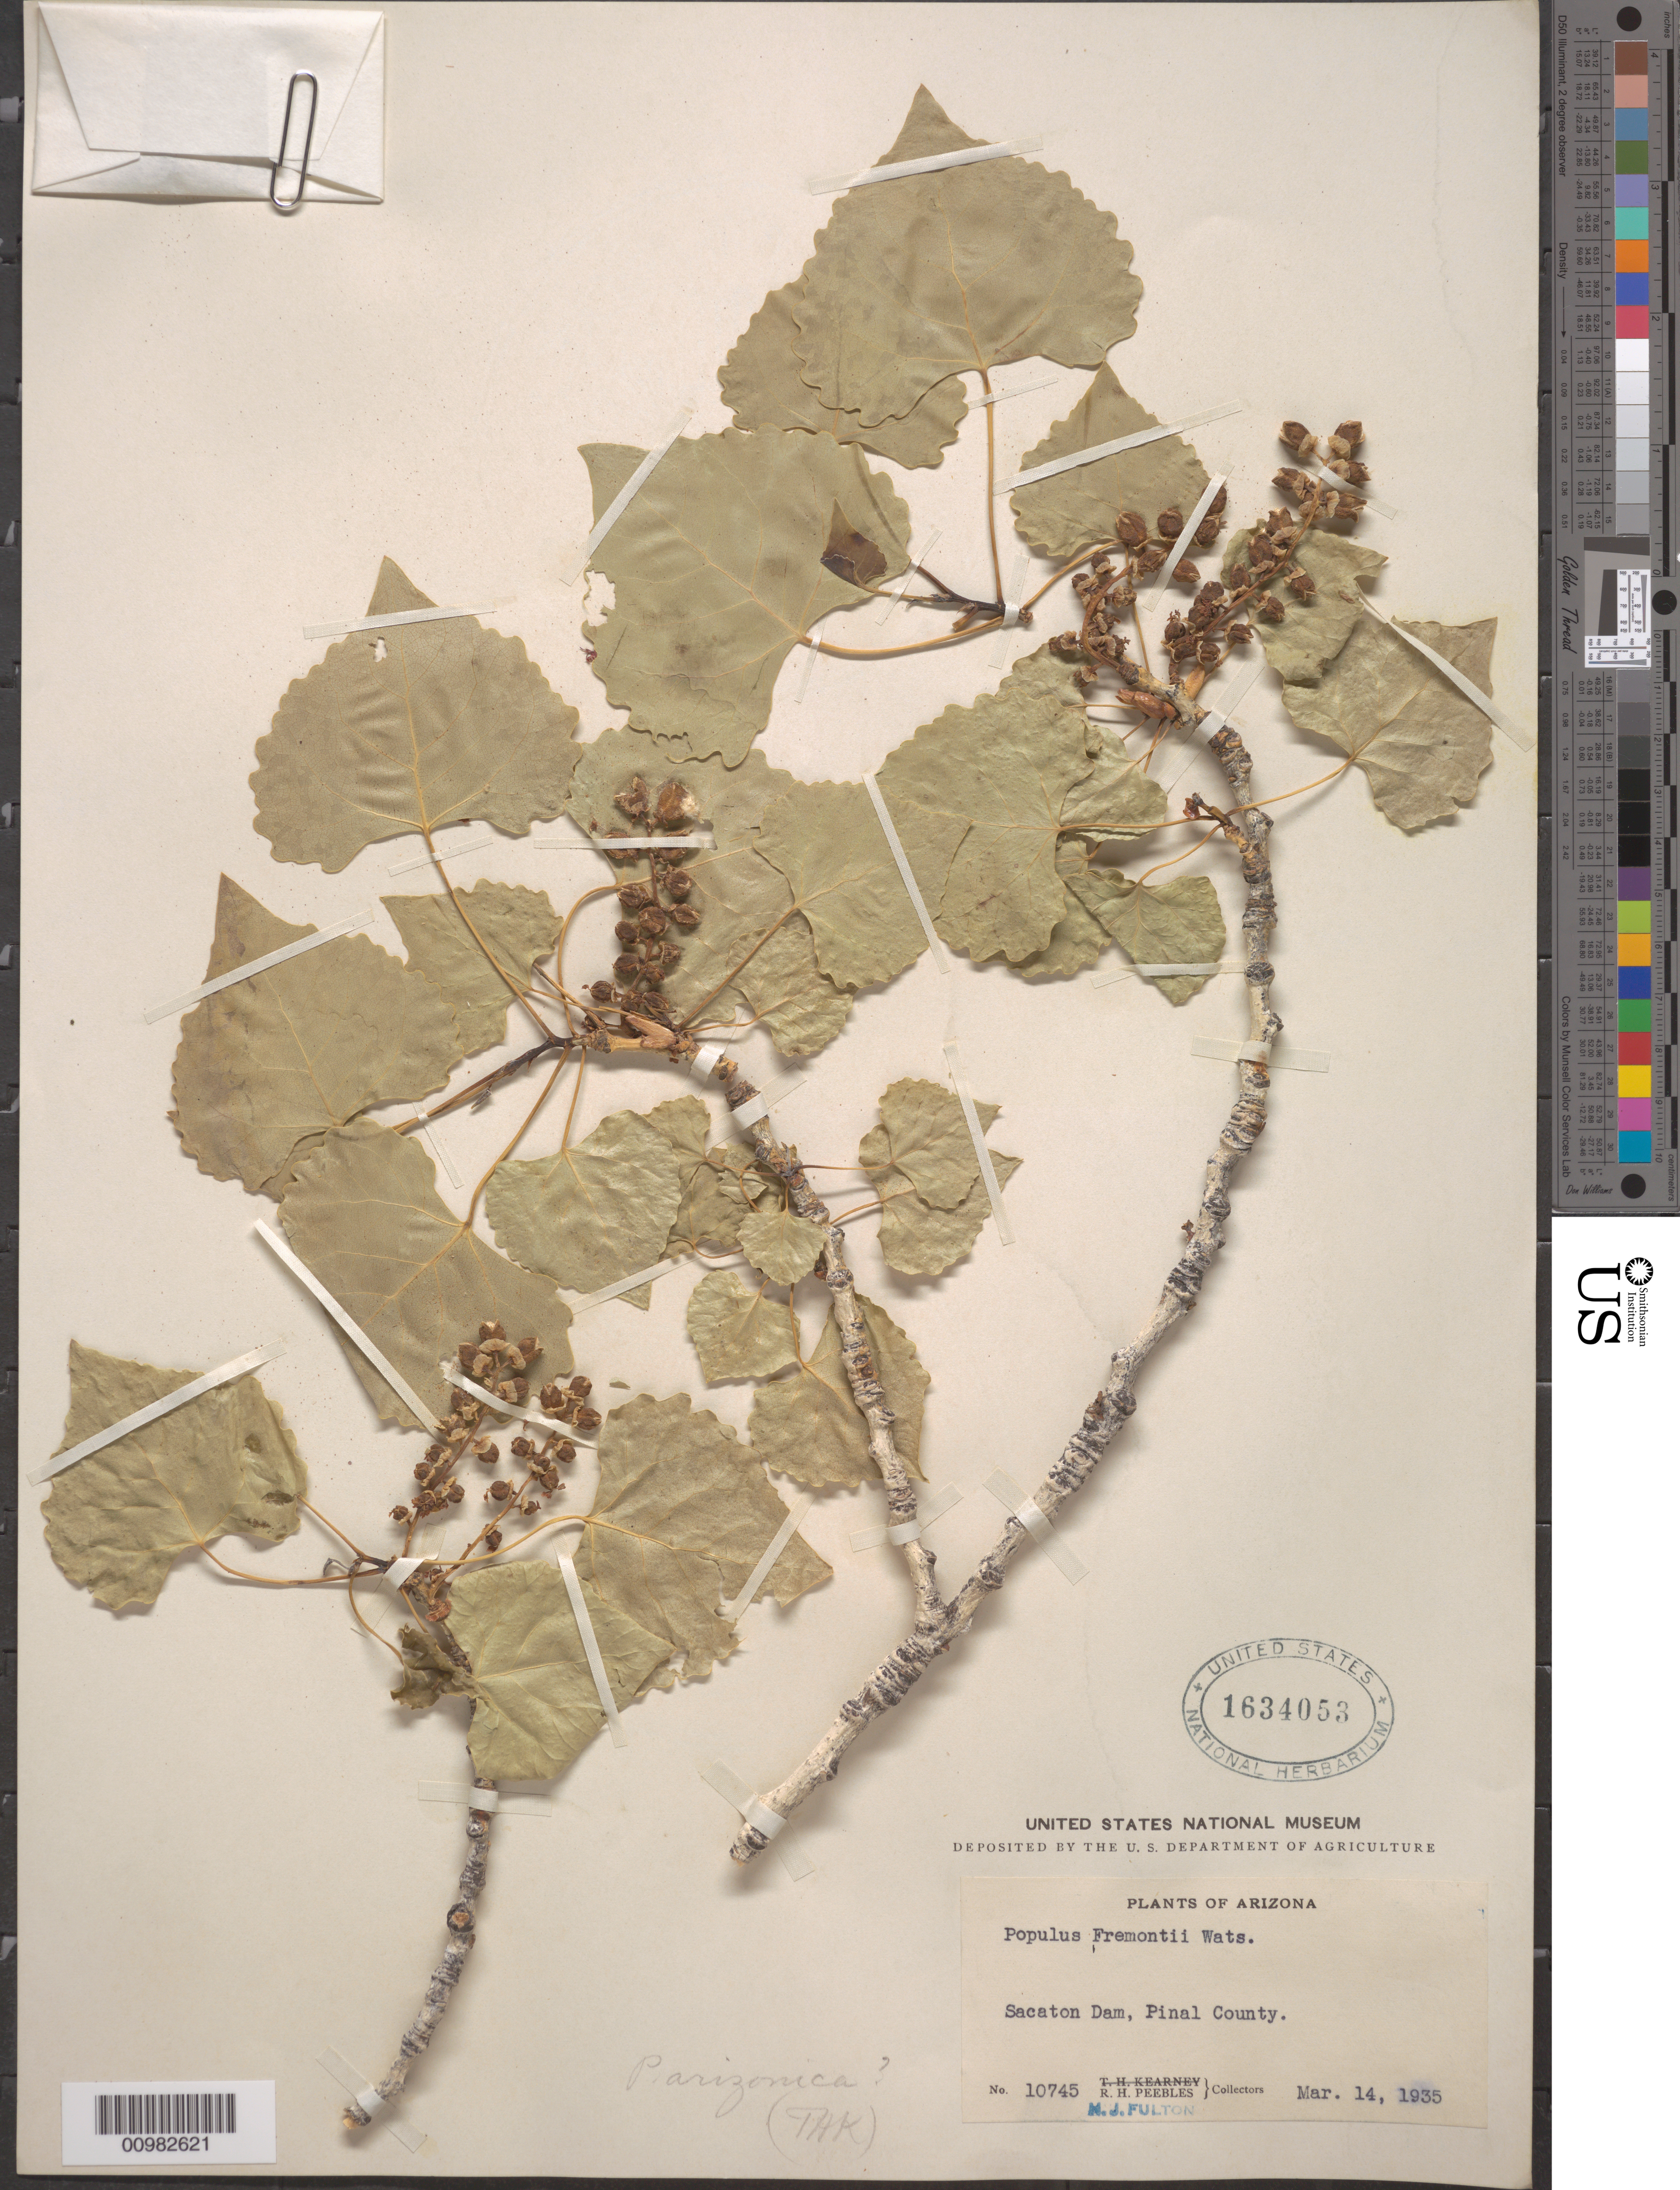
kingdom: Plantae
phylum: Tracheophyta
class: Magnoliopsida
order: Malpighiales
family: Salicaceae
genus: Populus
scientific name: Populus fremontii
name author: S. Watson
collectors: R. H. Peebles & H. Fulton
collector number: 10745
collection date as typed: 14 Mar 1935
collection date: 1935-03-14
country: United States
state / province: Arizona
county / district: Pinal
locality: Sacaton Dam.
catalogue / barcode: US 1634053